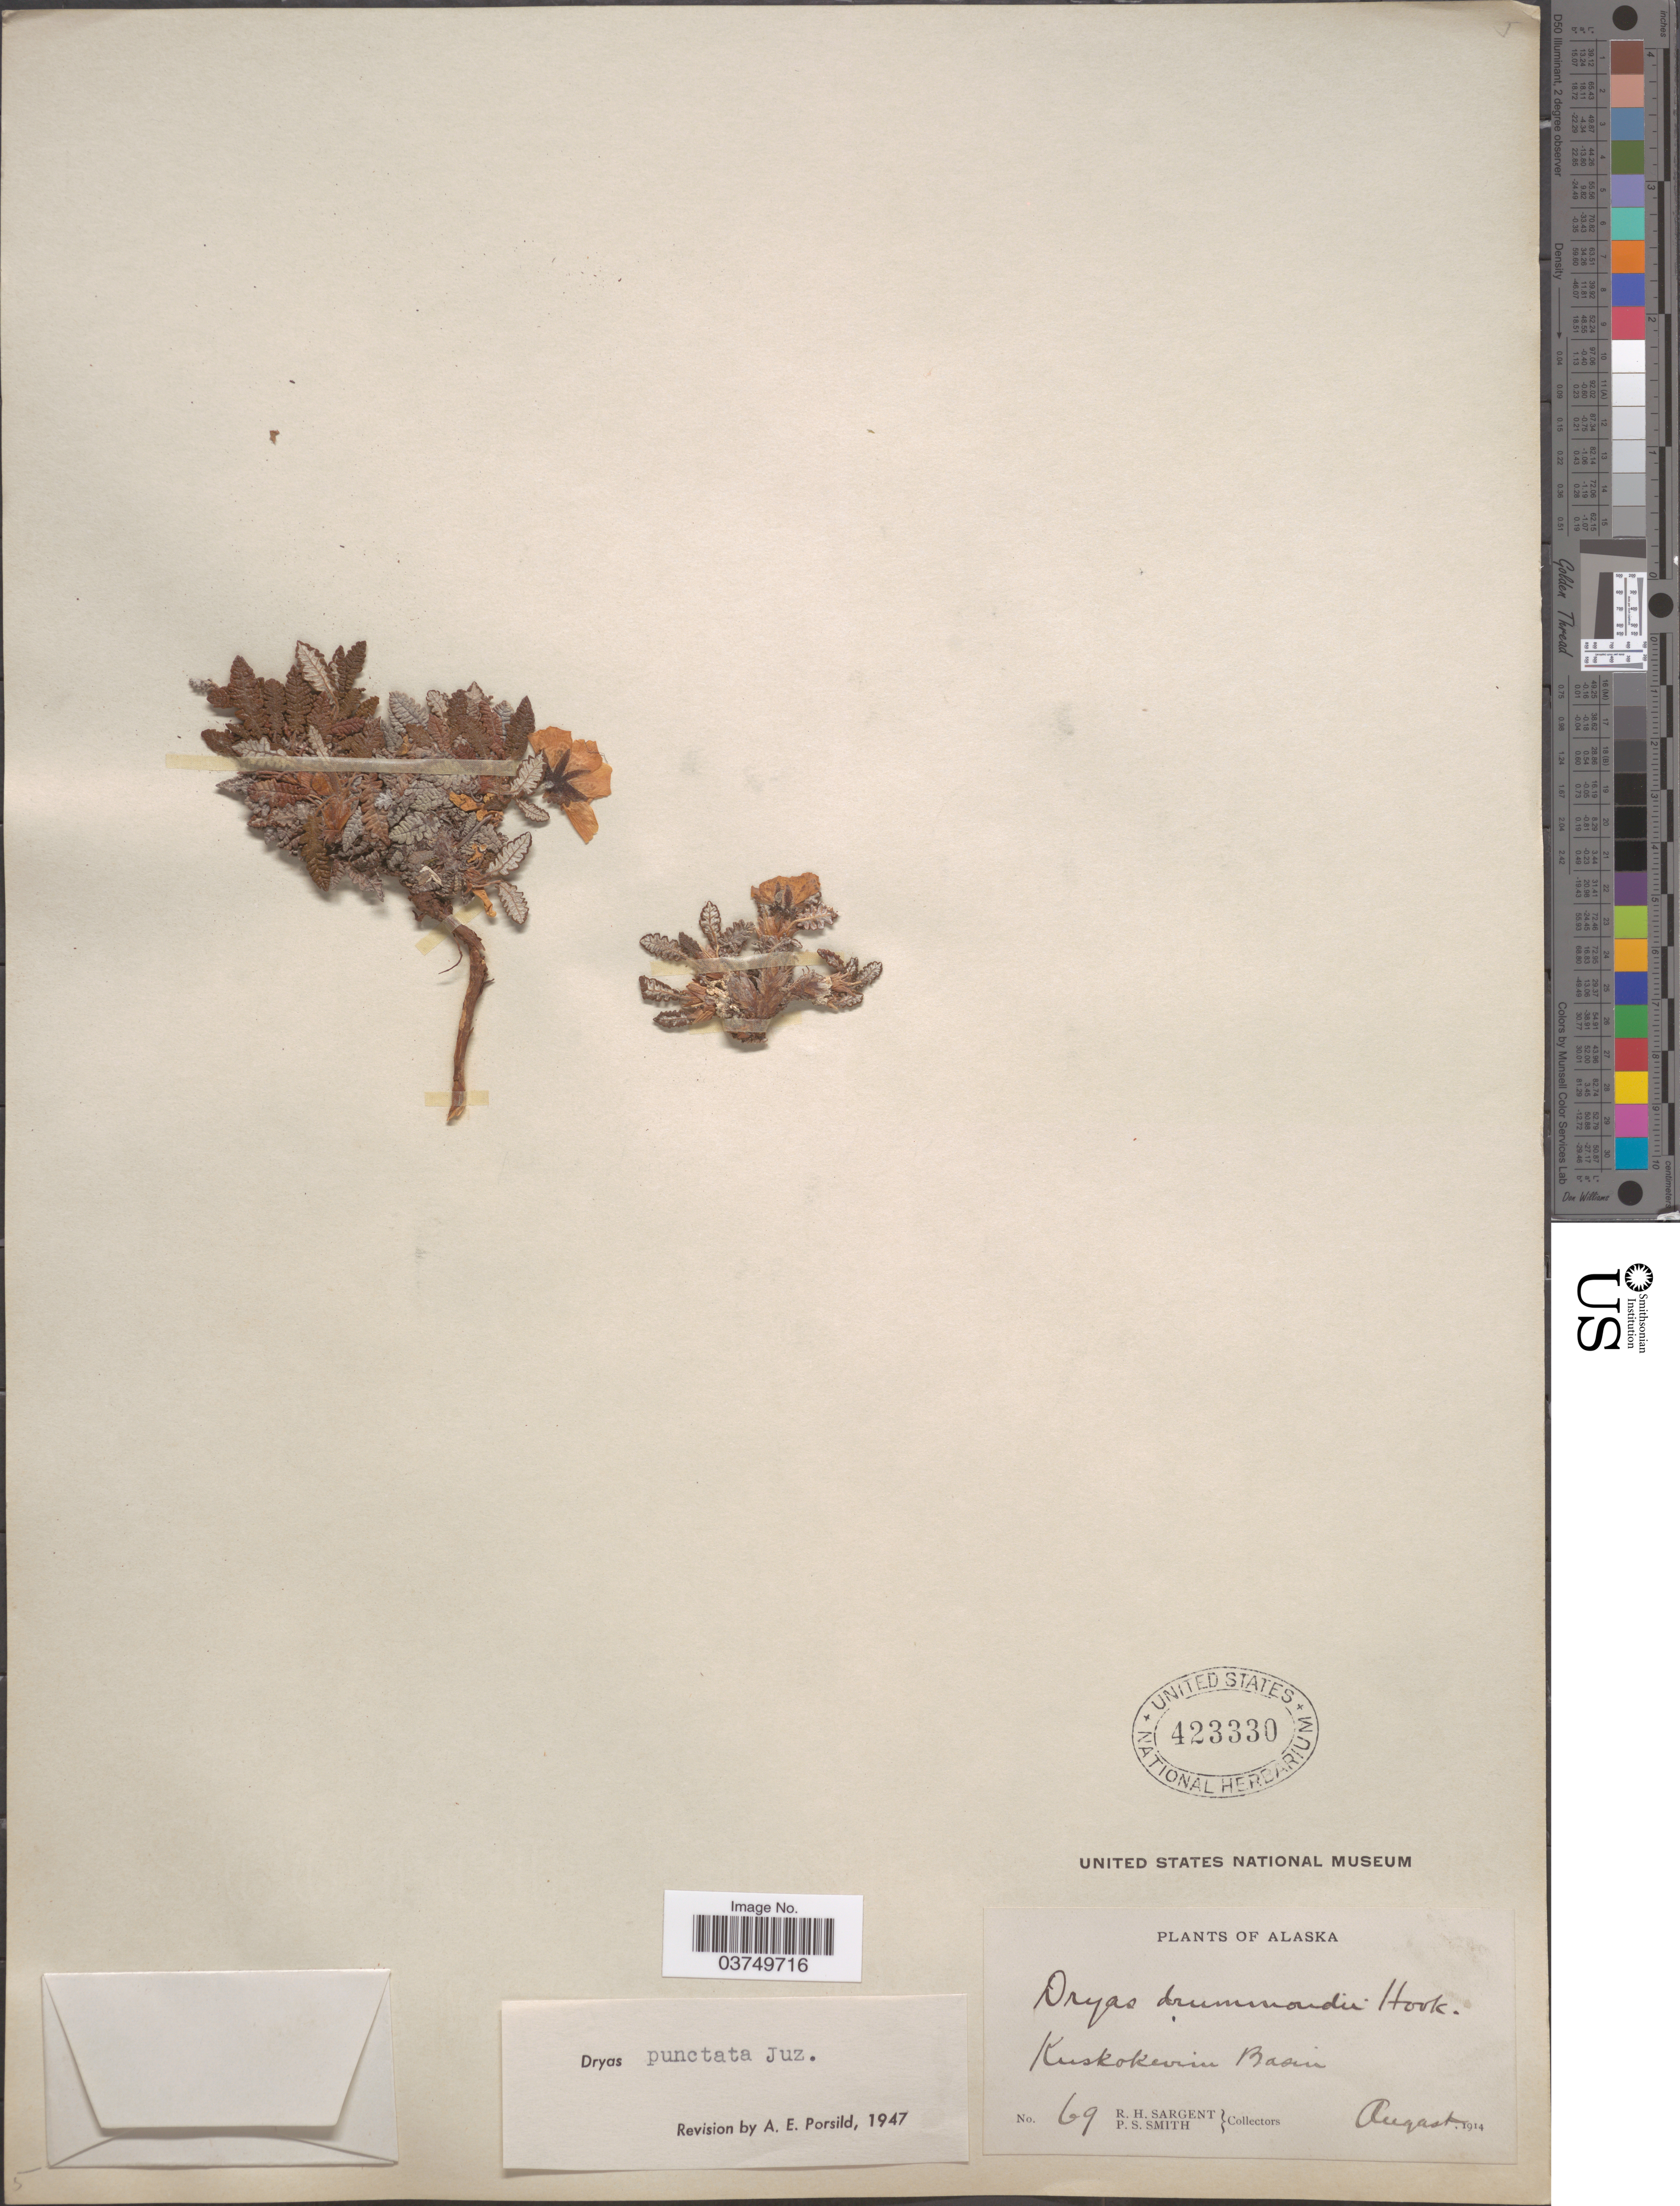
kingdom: Plantae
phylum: Tracheophyta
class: Magnoliopsida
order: Rosales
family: Rosaceae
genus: Dryas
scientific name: Dryas punctata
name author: Juz.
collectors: R. Sargent & P. Smith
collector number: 69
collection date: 1914-08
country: United States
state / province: Alaska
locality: Kuskokwim Basin.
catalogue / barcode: US 423330